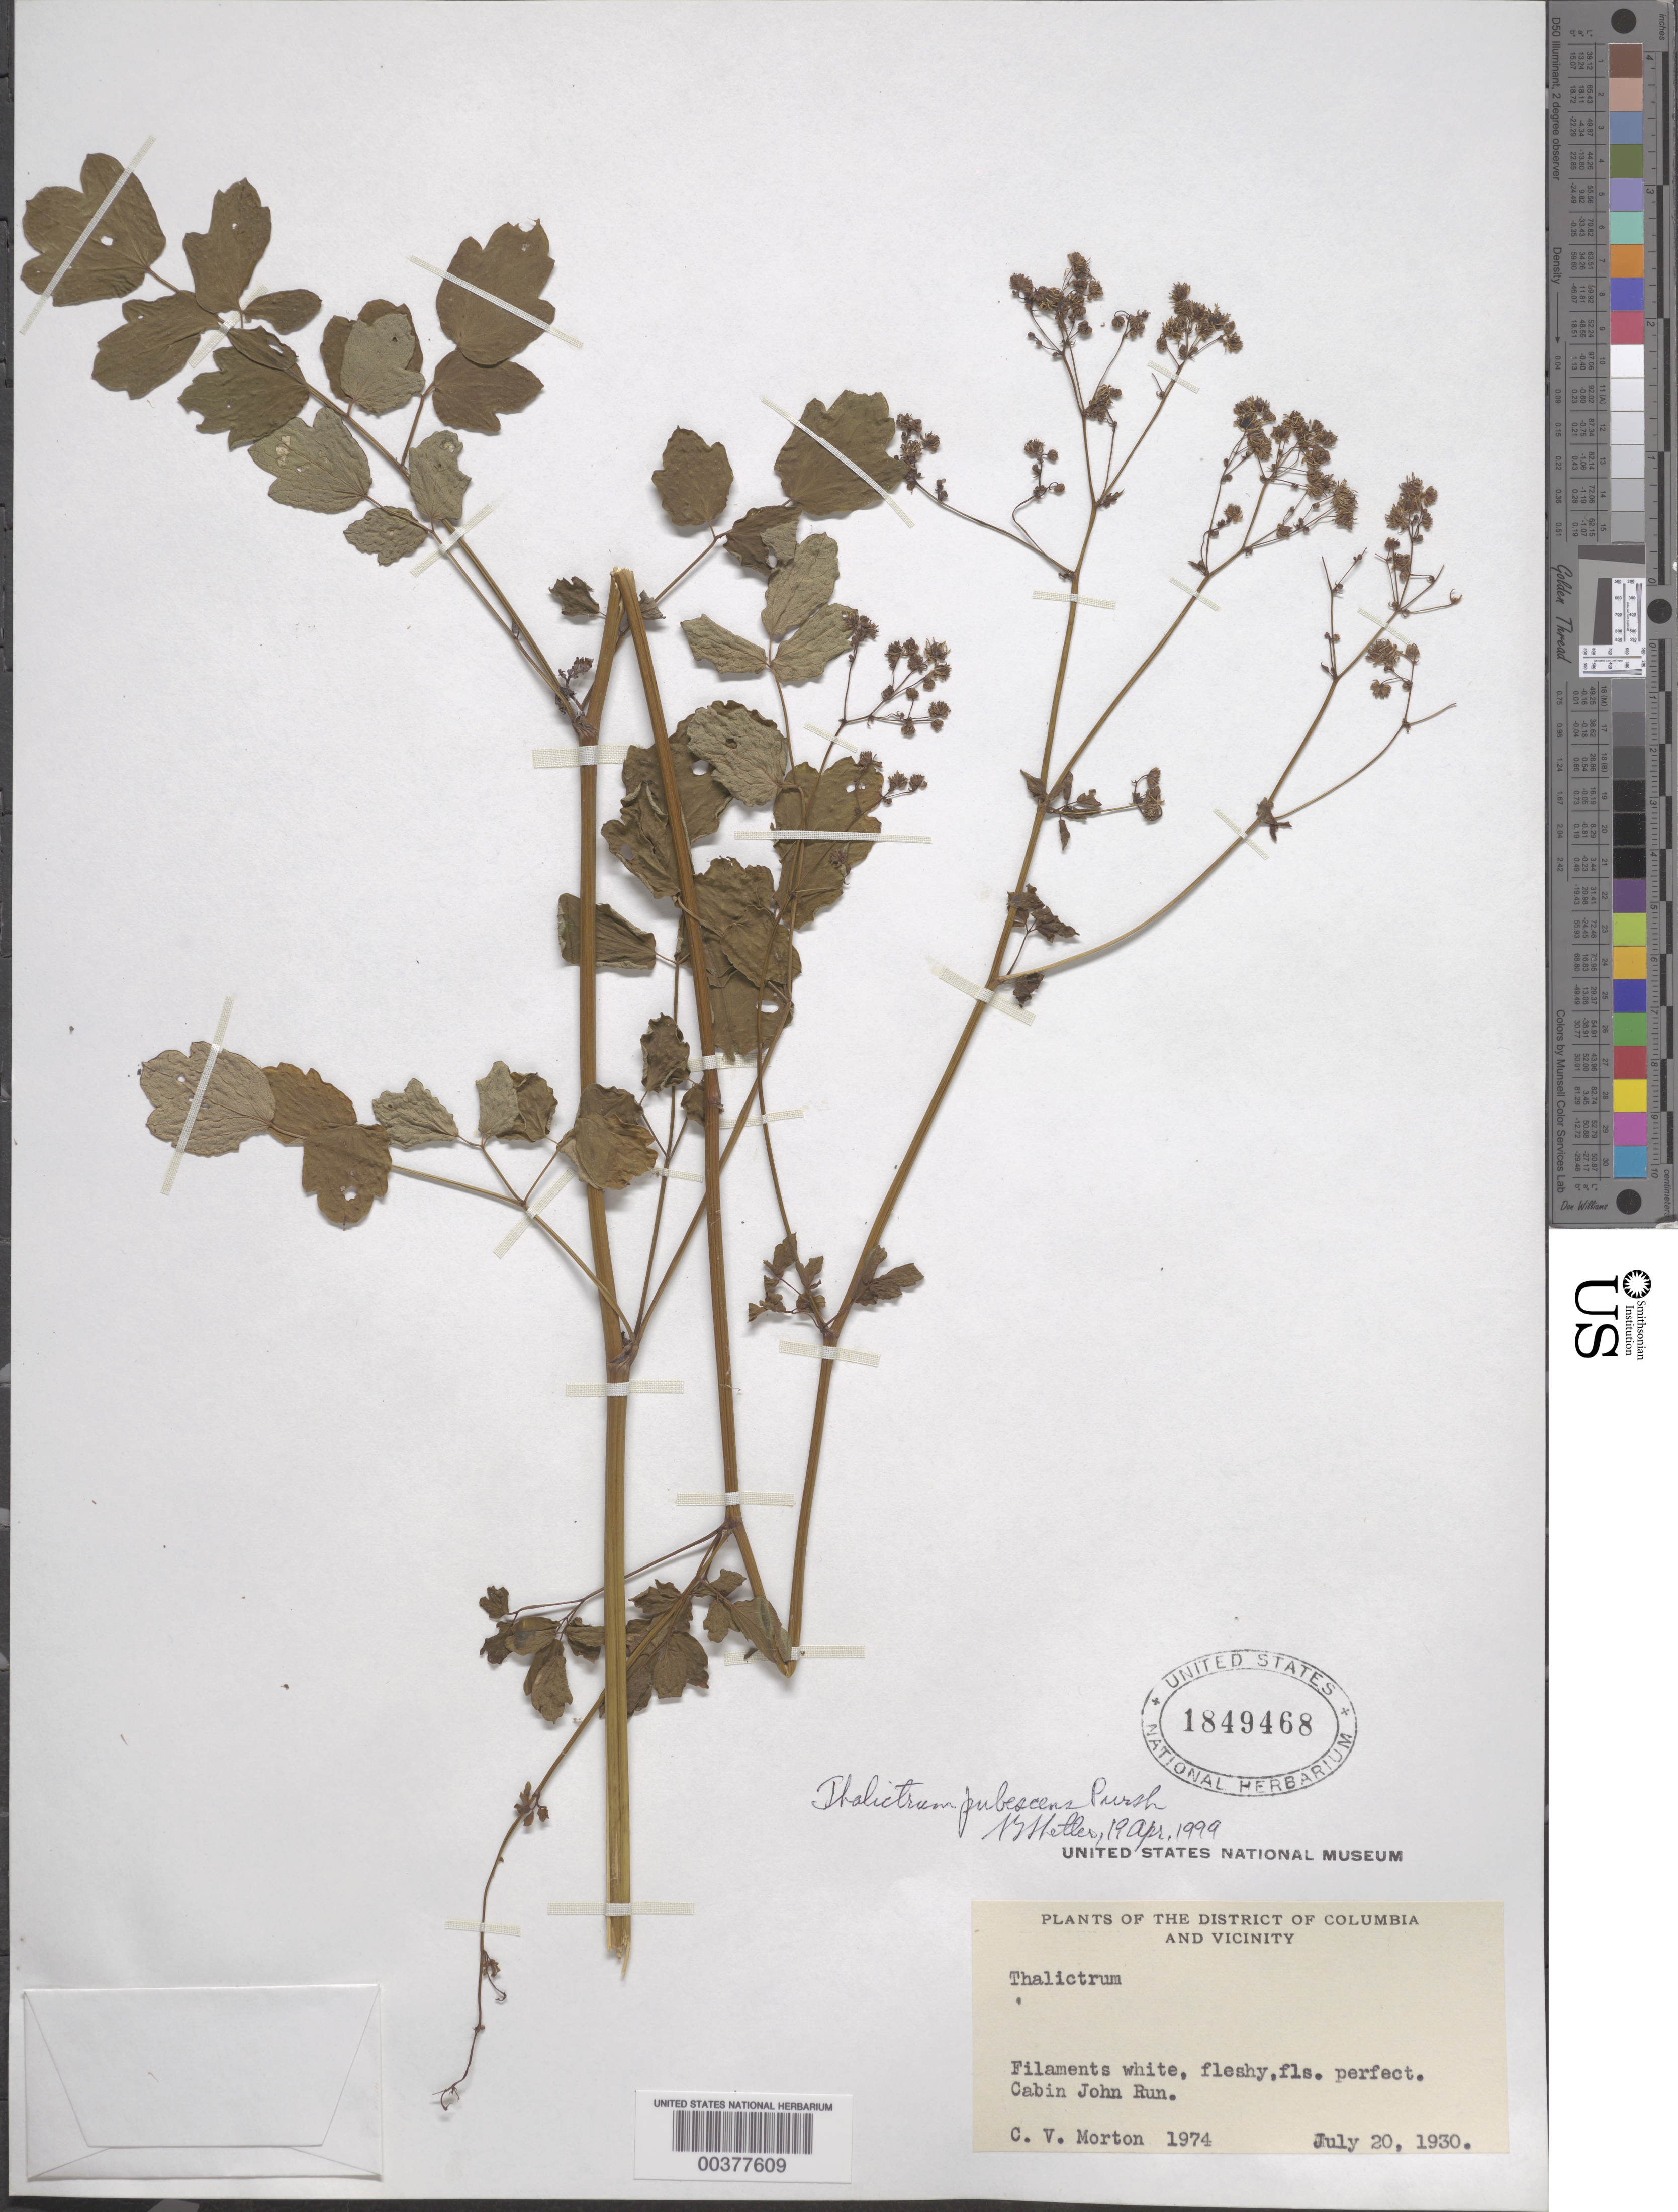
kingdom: Plantae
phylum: Tracheophyta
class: Magnoliopsida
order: Ranunculales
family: Ranunculaceae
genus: Thalictrum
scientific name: Thalictrum pubescens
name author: Pursh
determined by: Shetler, Stanwyn G., (US), NMNH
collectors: C. V. Morton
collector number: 1974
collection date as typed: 20 Jul 1930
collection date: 1930-07-20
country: United States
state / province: Maryland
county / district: Montgomery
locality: Cabin John Run C. & O. Canal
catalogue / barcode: US 1849468